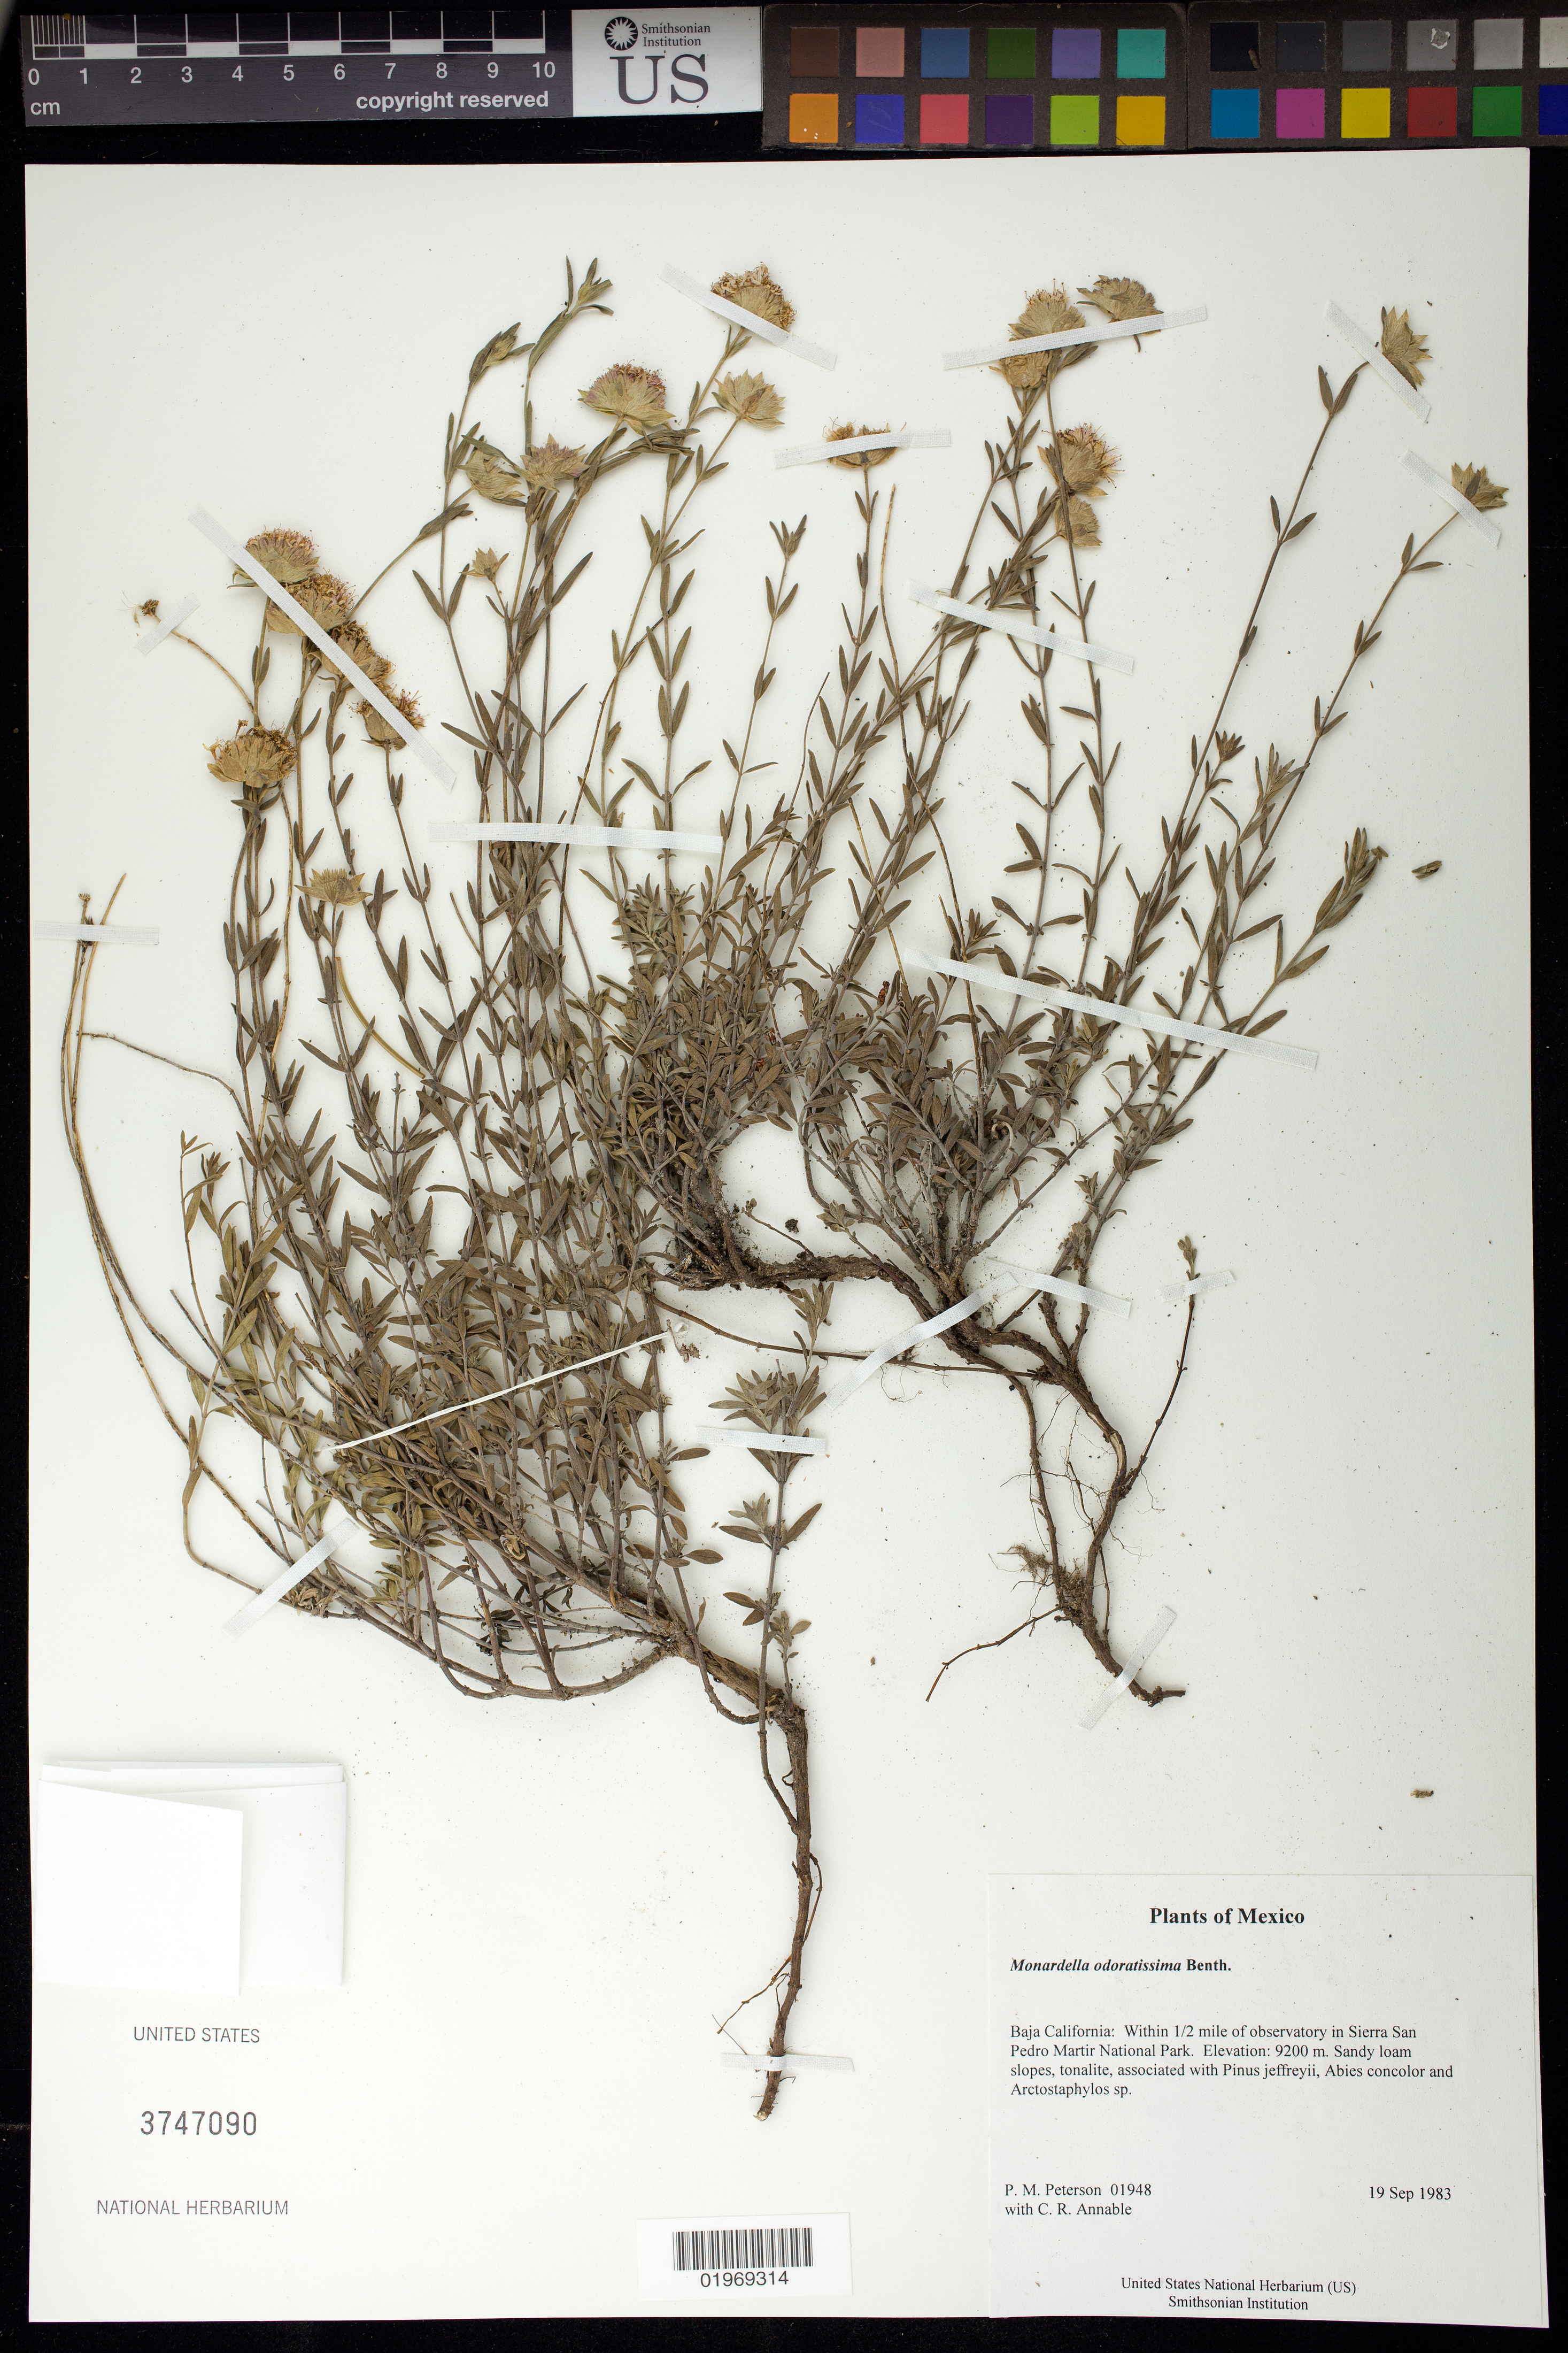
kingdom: Plantae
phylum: Tracheophyta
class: Magnoliopsida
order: Lamiales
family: Lamiaceae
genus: Monardella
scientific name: Monardella odoratissima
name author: Benth.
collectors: P. M. Peterson & C. R. Annable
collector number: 01948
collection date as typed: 19 Sep 1983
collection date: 1983-09-19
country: Mexico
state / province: Baja California Norte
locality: Within 1/2 mile of observatory in Sierra San Pedro Martir National Park.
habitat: Sandy loam slopes, tonalite, associated with Pinus jeffreyii, Abies concolor and Arctostaphylos sp.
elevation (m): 9200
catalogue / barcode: US 3747090